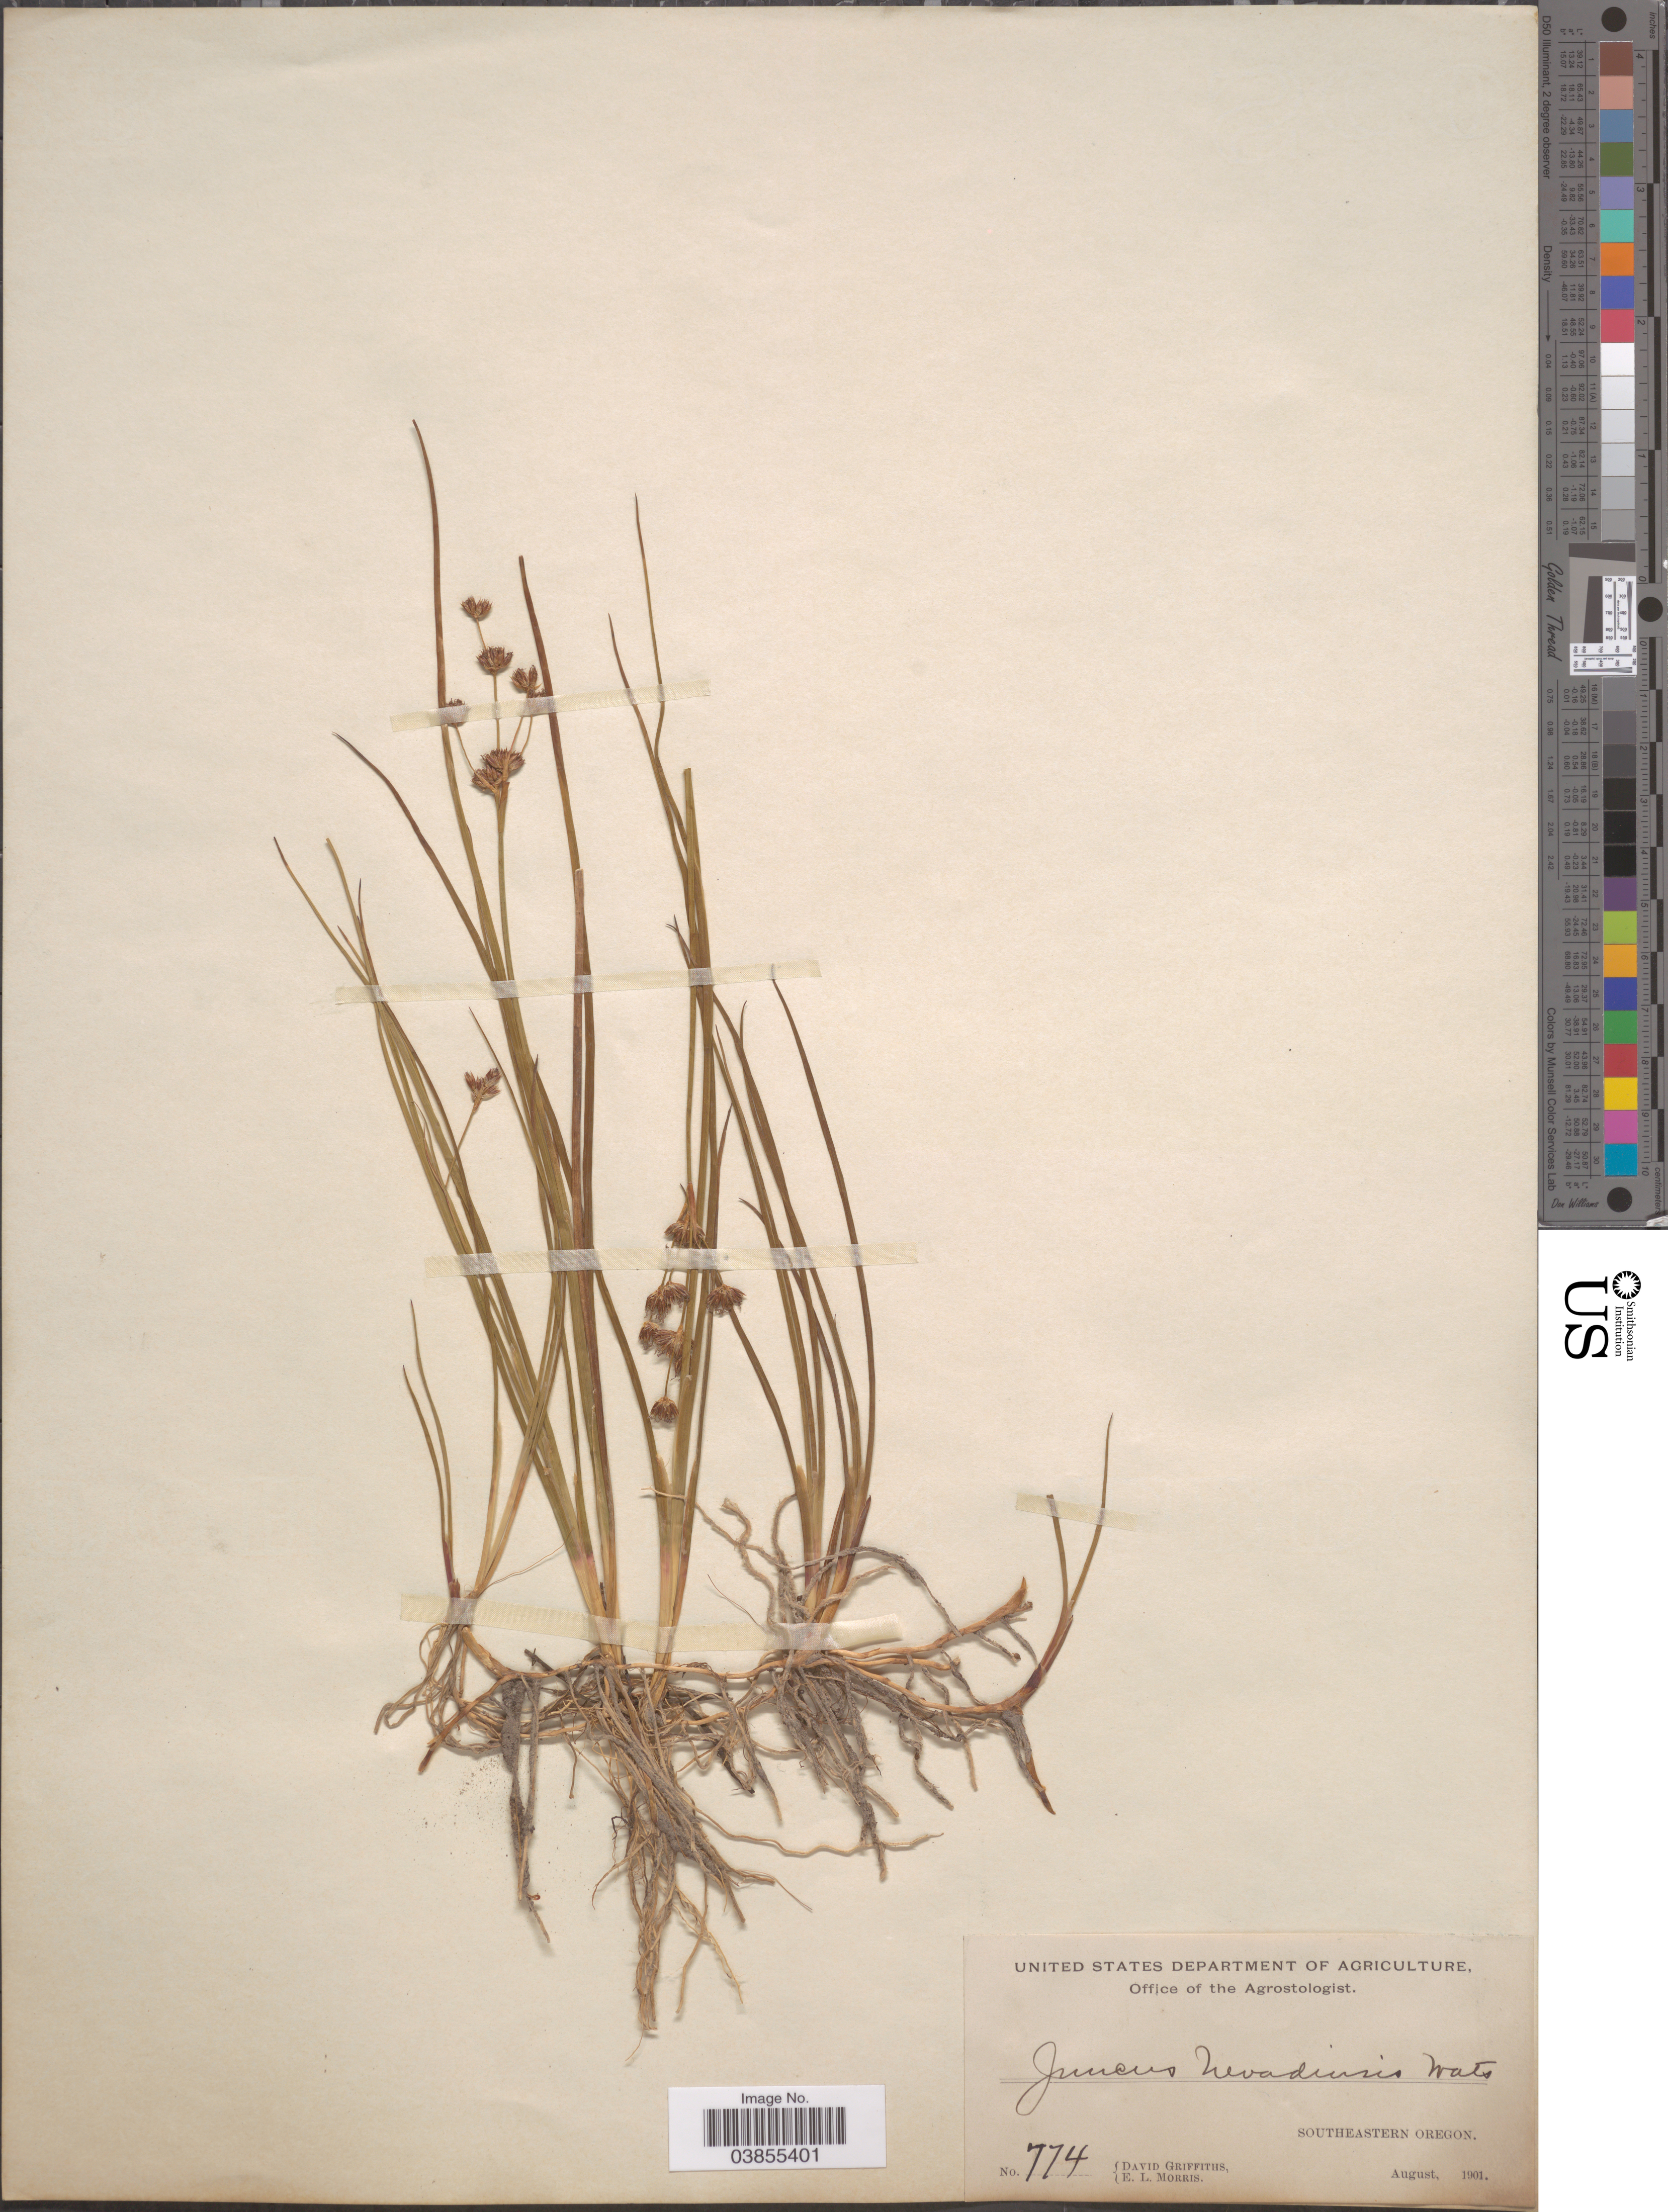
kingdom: Plantae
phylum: Tracheophyta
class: Liliopsida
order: Poales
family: Juncaceae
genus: Juncus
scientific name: Juncus nevadensis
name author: S. Watson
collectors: D. Griffiths & E. Morris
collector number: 774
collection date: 1901-08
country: United States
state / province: Oregon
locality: Southeastern Oregon.